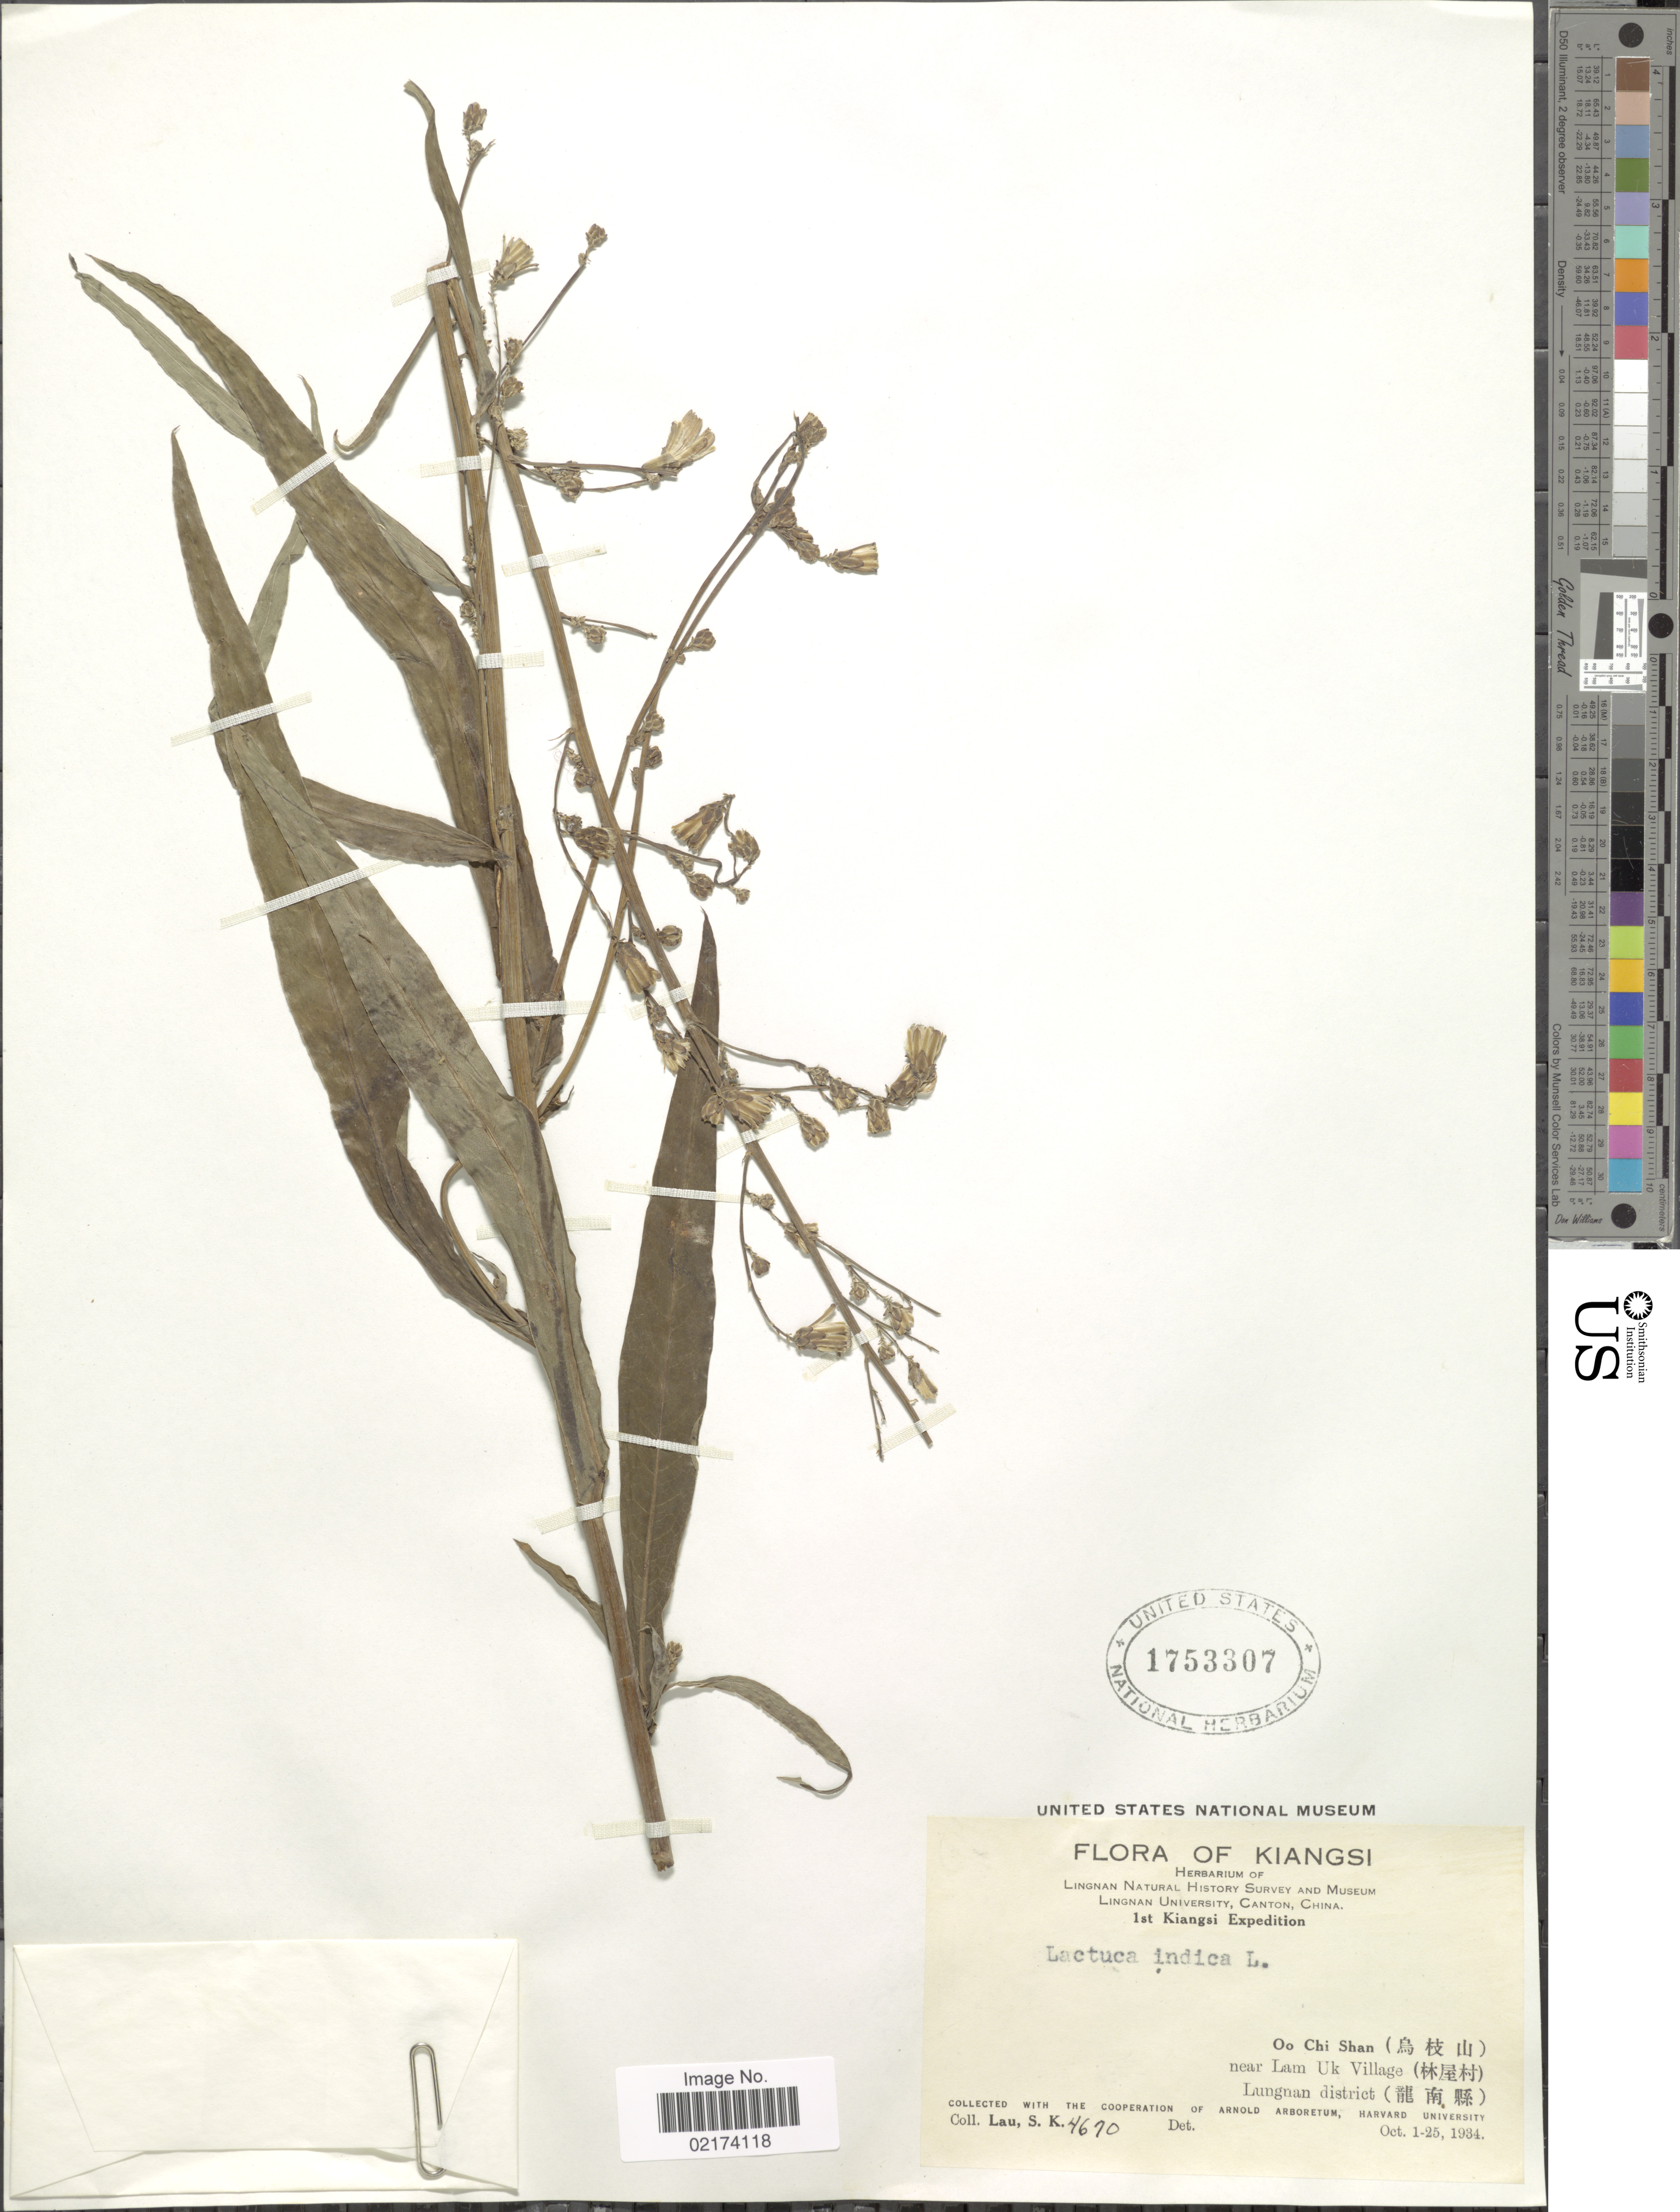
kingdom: Plantae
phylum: Tracheophyta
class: Magnoliopsida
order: Asterales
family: Asteraceae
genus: Lactuca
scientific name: Lactuca indica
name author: L.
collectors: S. K. Lau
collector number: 4670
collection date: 1934-10-01/1934-10-25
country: China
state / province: Jiangxi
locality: Kiangsi, Oo Chi Shan, near Lam Uk Village, Lungnan District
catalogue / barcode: US 1753307